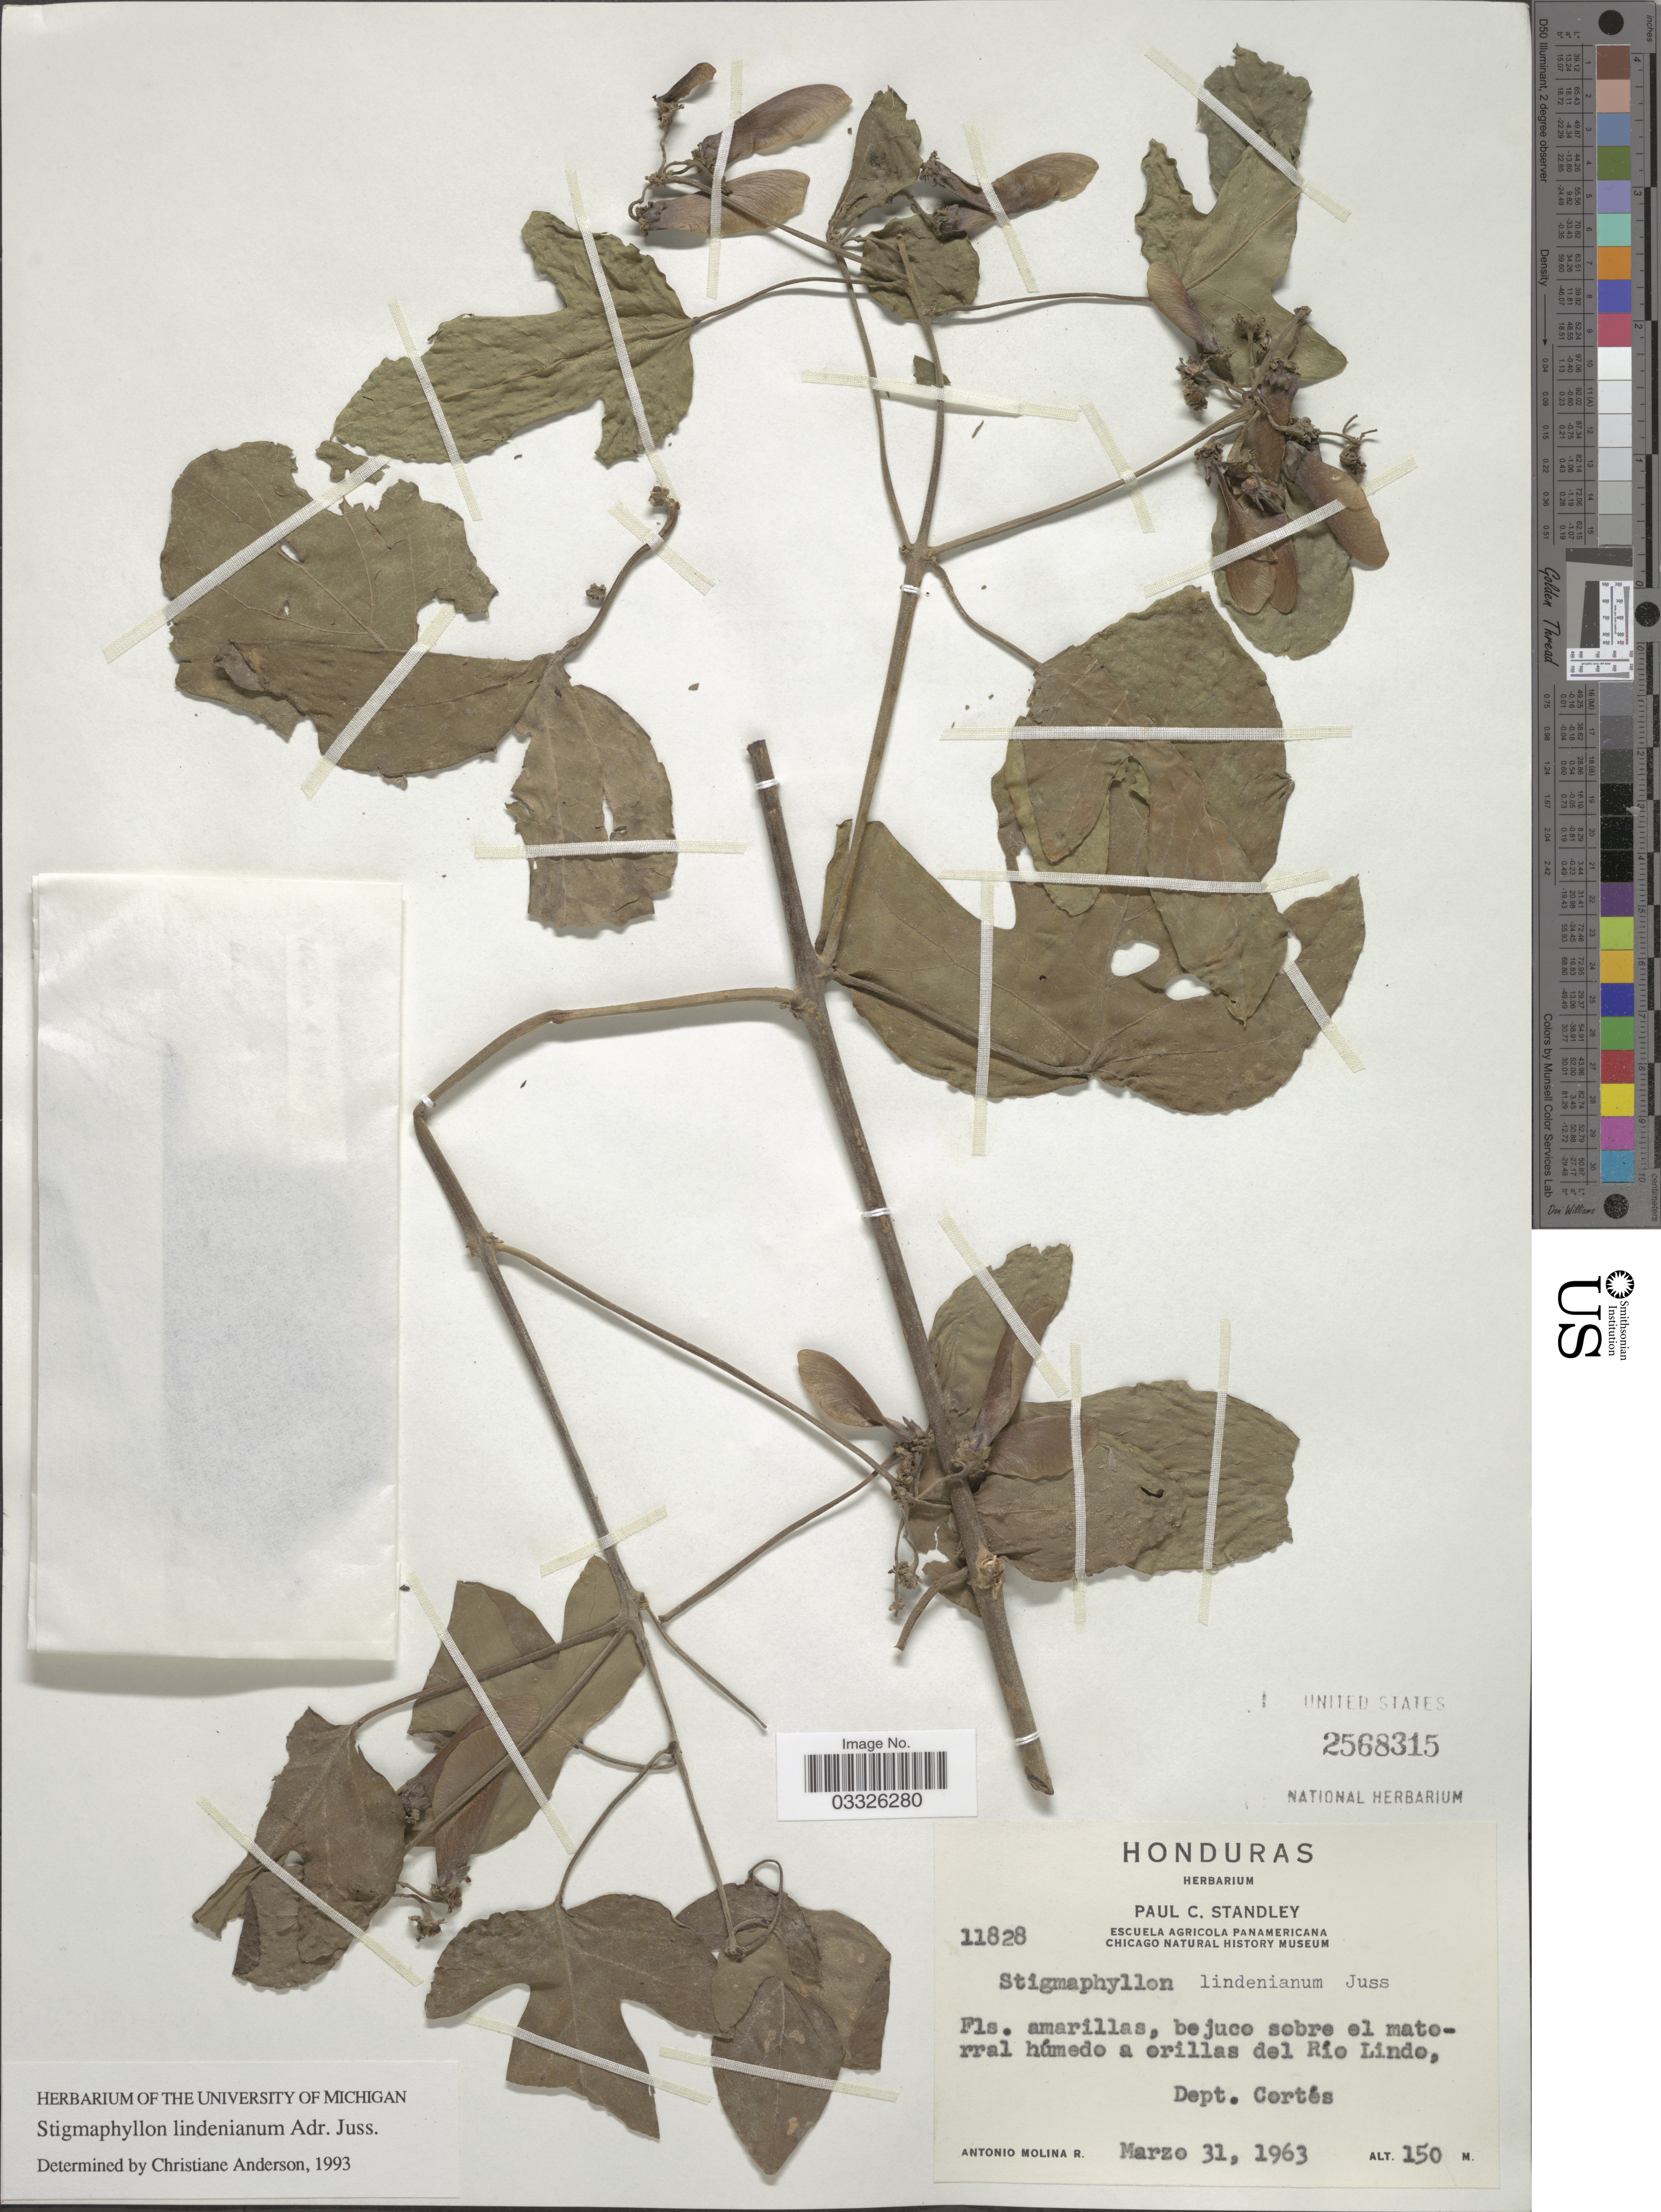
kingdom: Plantae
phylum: Tracheophyta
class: Magnoliopsida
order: Malpighiales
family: Malpighiaceae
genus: Stigmaphyllon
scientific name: Stigmaphyllon lindenianum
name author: A. Juss.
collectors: A. Molina R.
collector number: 11828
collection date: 1963-03-31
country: Honduras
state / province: Cortés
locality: Bejuco sobre el matorral húmedo a orillas del Río Lindo, Dept. Cortés.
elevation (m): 150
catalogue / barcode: US 2568315